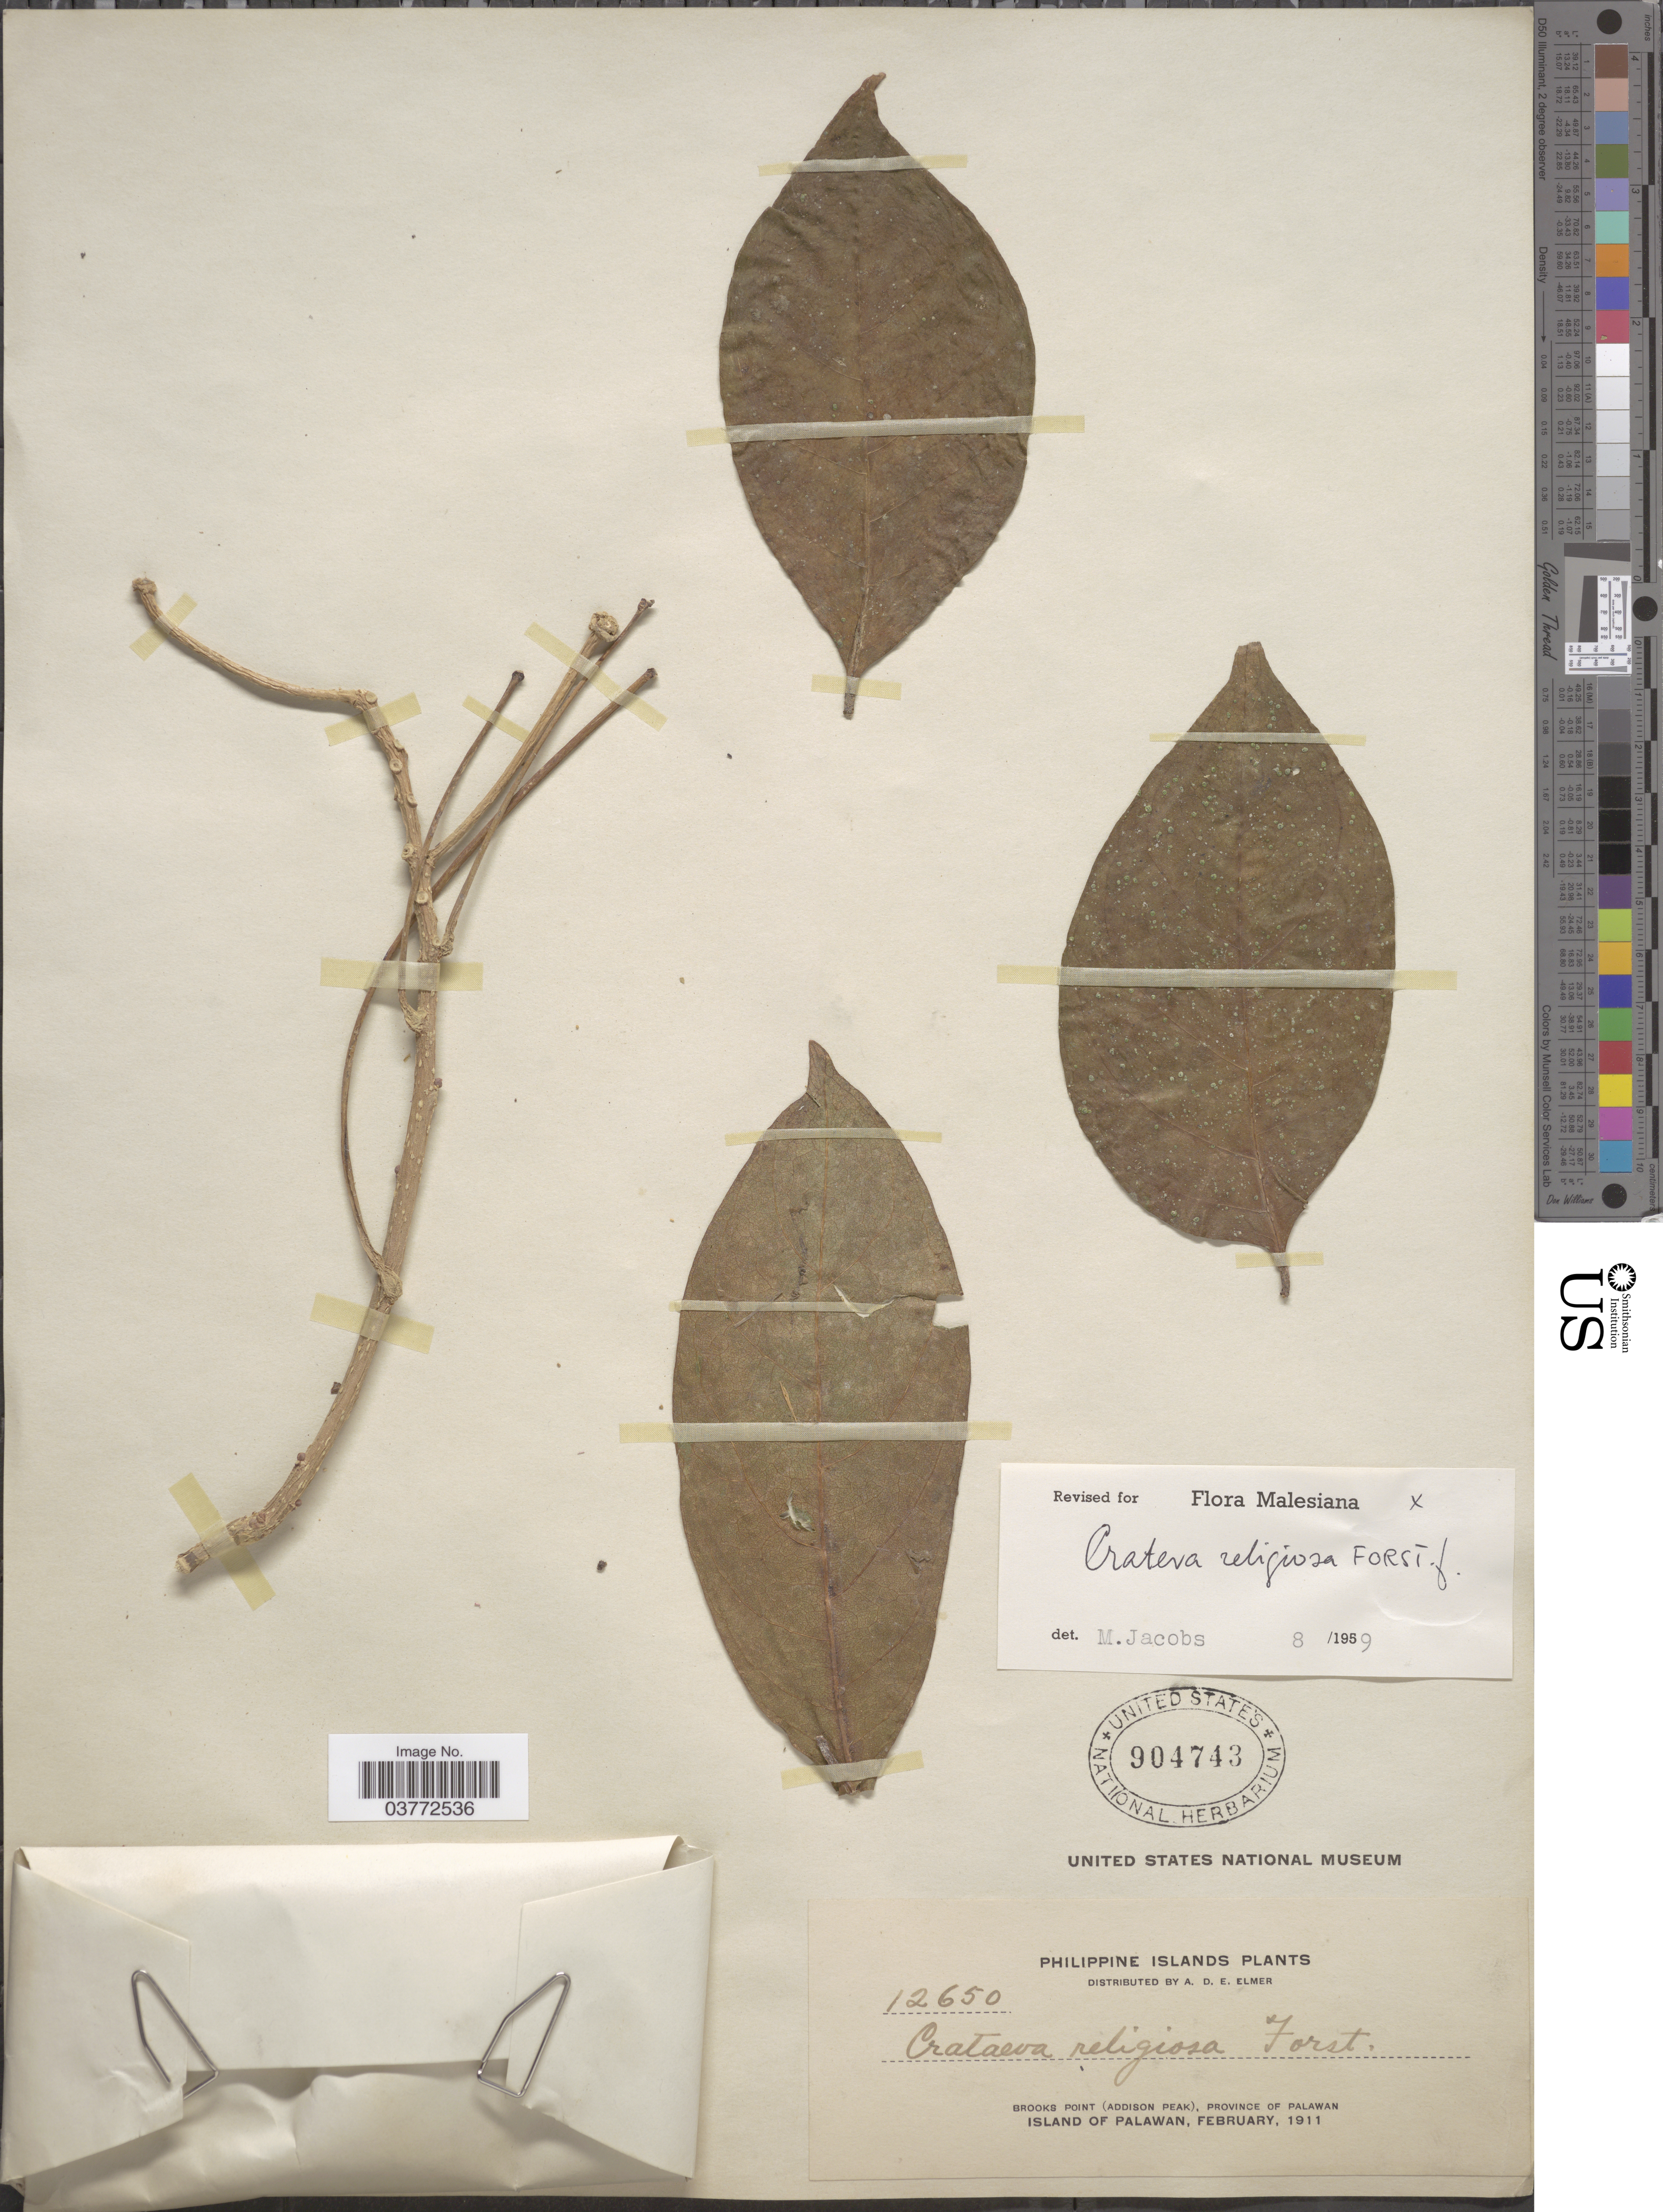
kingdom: Plantae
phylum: Tracheophyta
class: Magnoliopsida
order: Brassicales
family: Capparaceae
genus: Crateva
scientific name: Crateva religiosa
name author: G. Forst.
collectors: A. D. E. Elmer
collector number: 12650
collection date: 1911-02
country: Philippines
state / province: Mimaropa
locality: Philippine Islands. Brooks Point (Addison Peak), Province of Palawan. Island of Palawan.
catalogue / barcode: US 904743